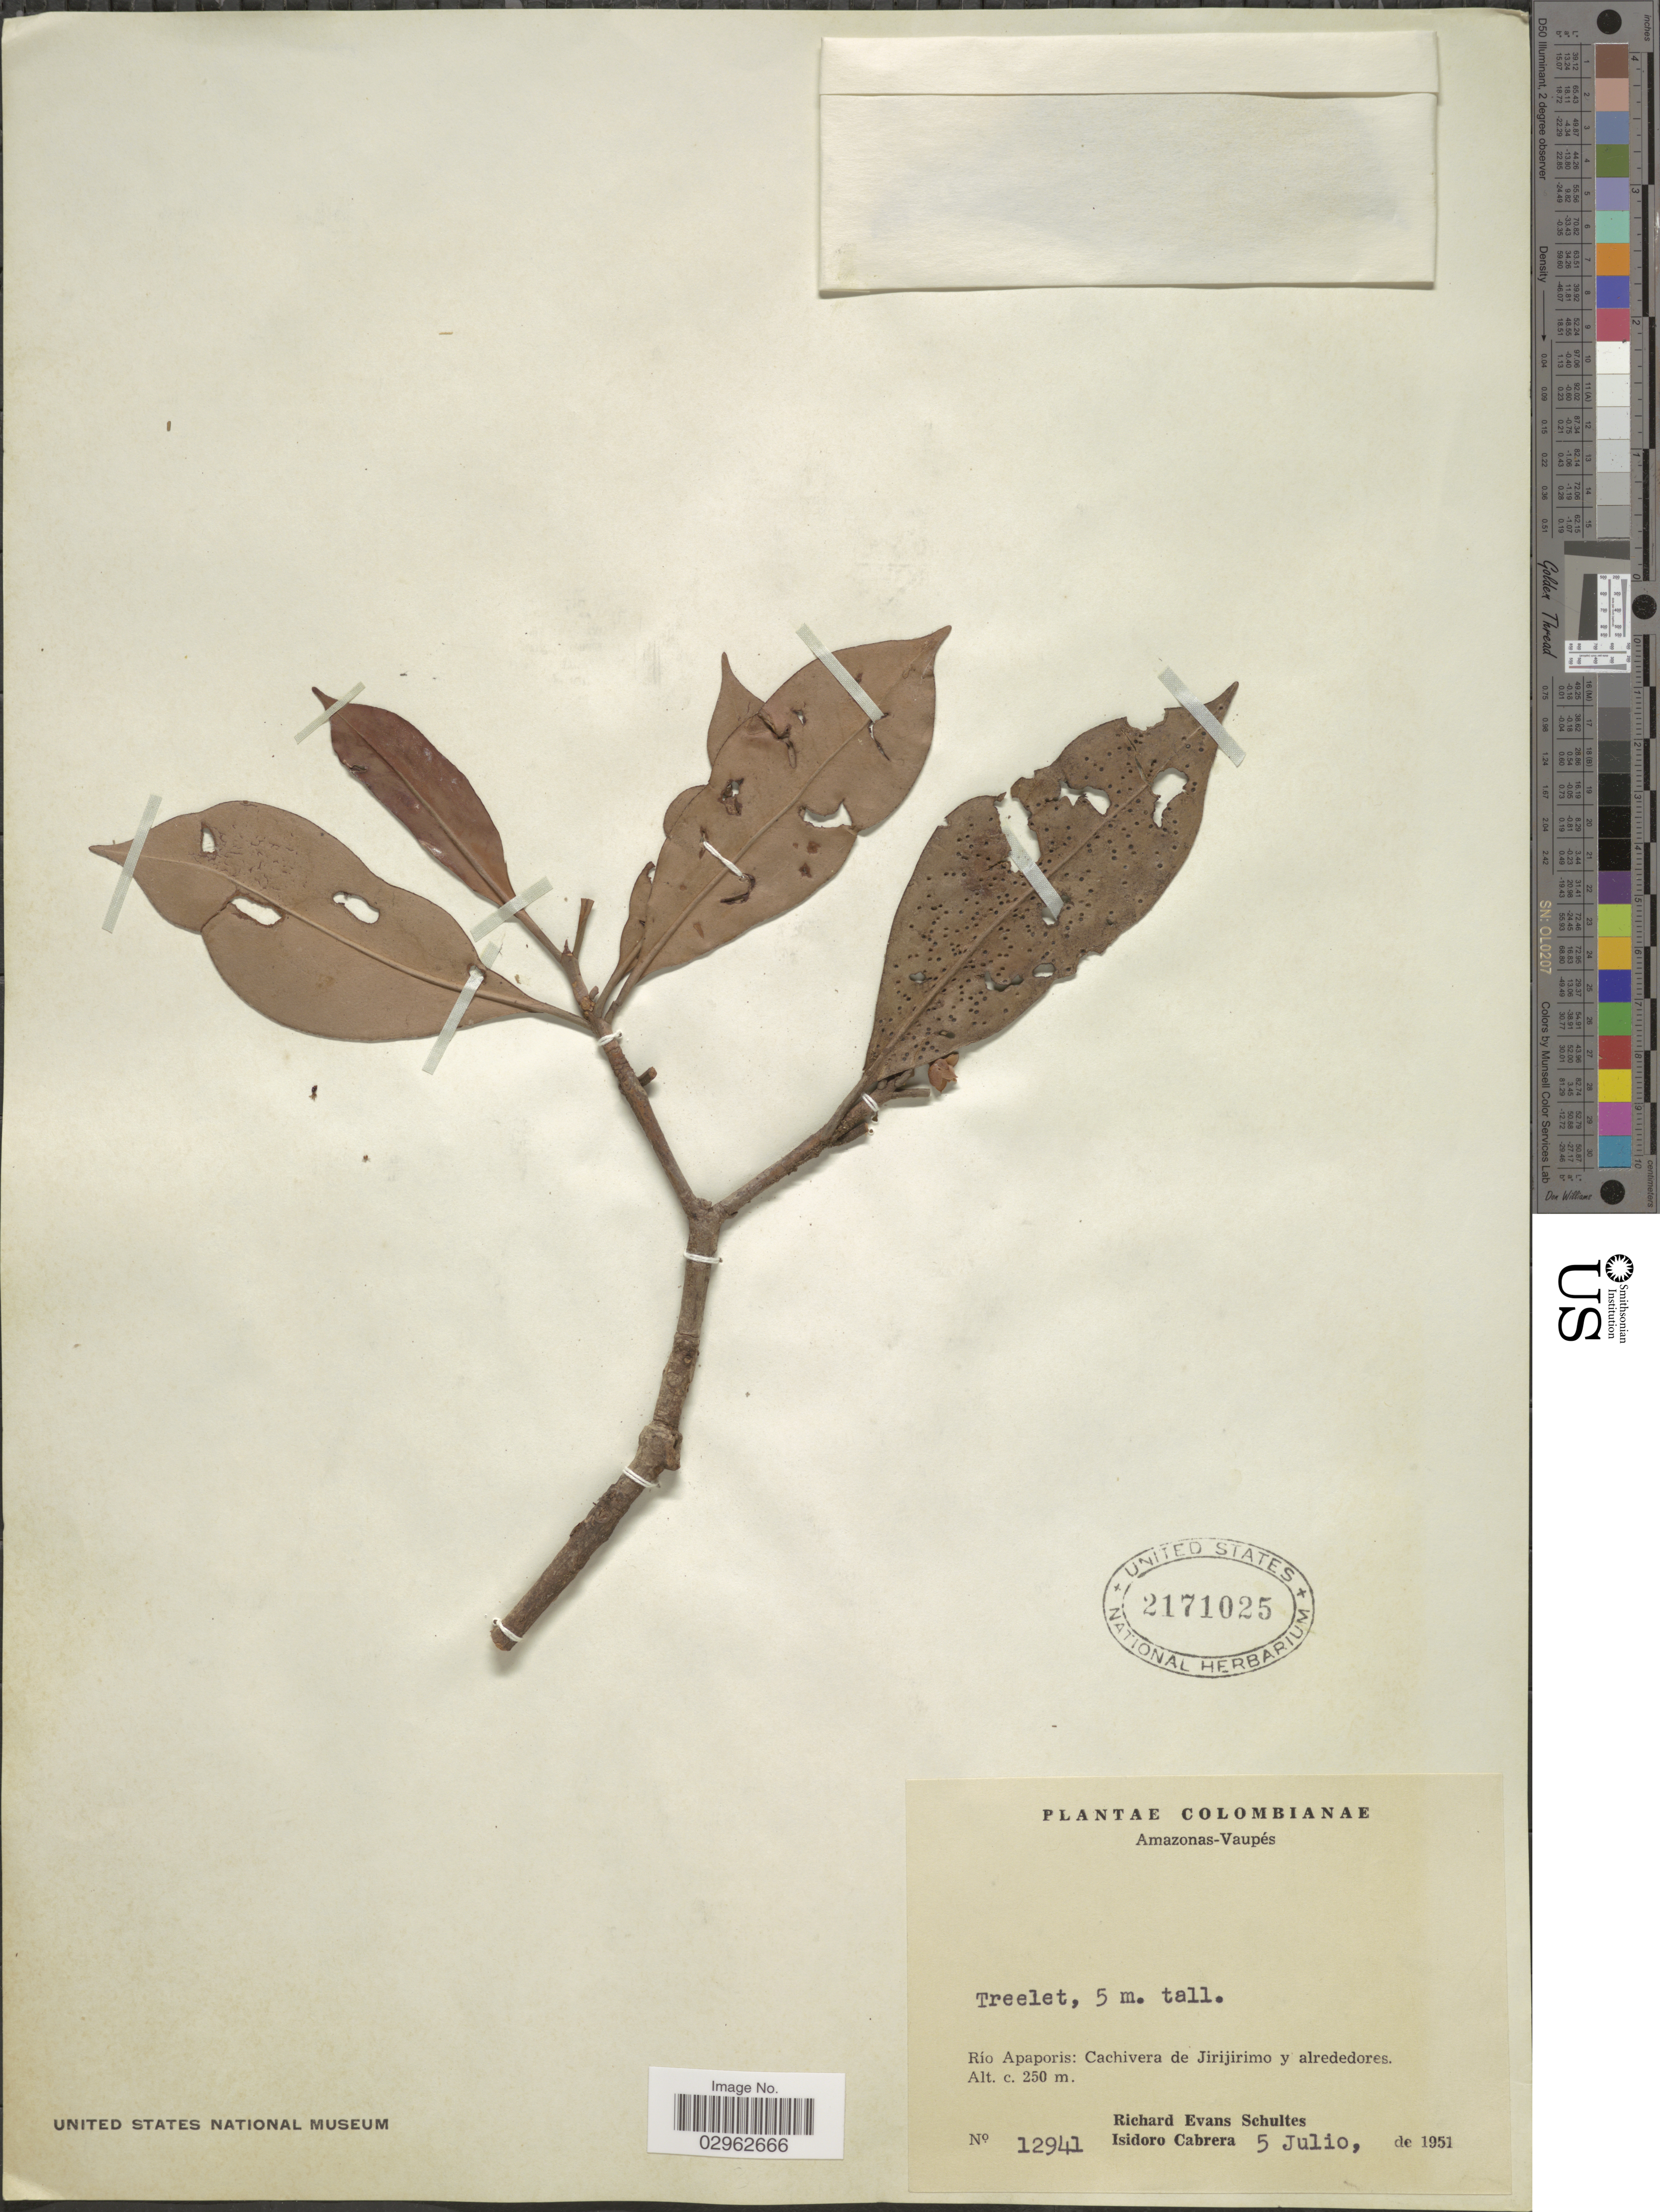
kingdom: Plantae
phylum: Tracheophyta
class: Magnoliopsida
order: Malpighiales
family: Clusiaceae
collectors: R. E. Schultes & I. Cabrera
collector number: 12941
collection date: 1951-07-05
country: Colombia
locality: Amazonas - Vaupés, Río Apaporis: Cachivera de Jirijirimo y alrededores.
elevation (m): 250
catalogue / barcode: US 2171025